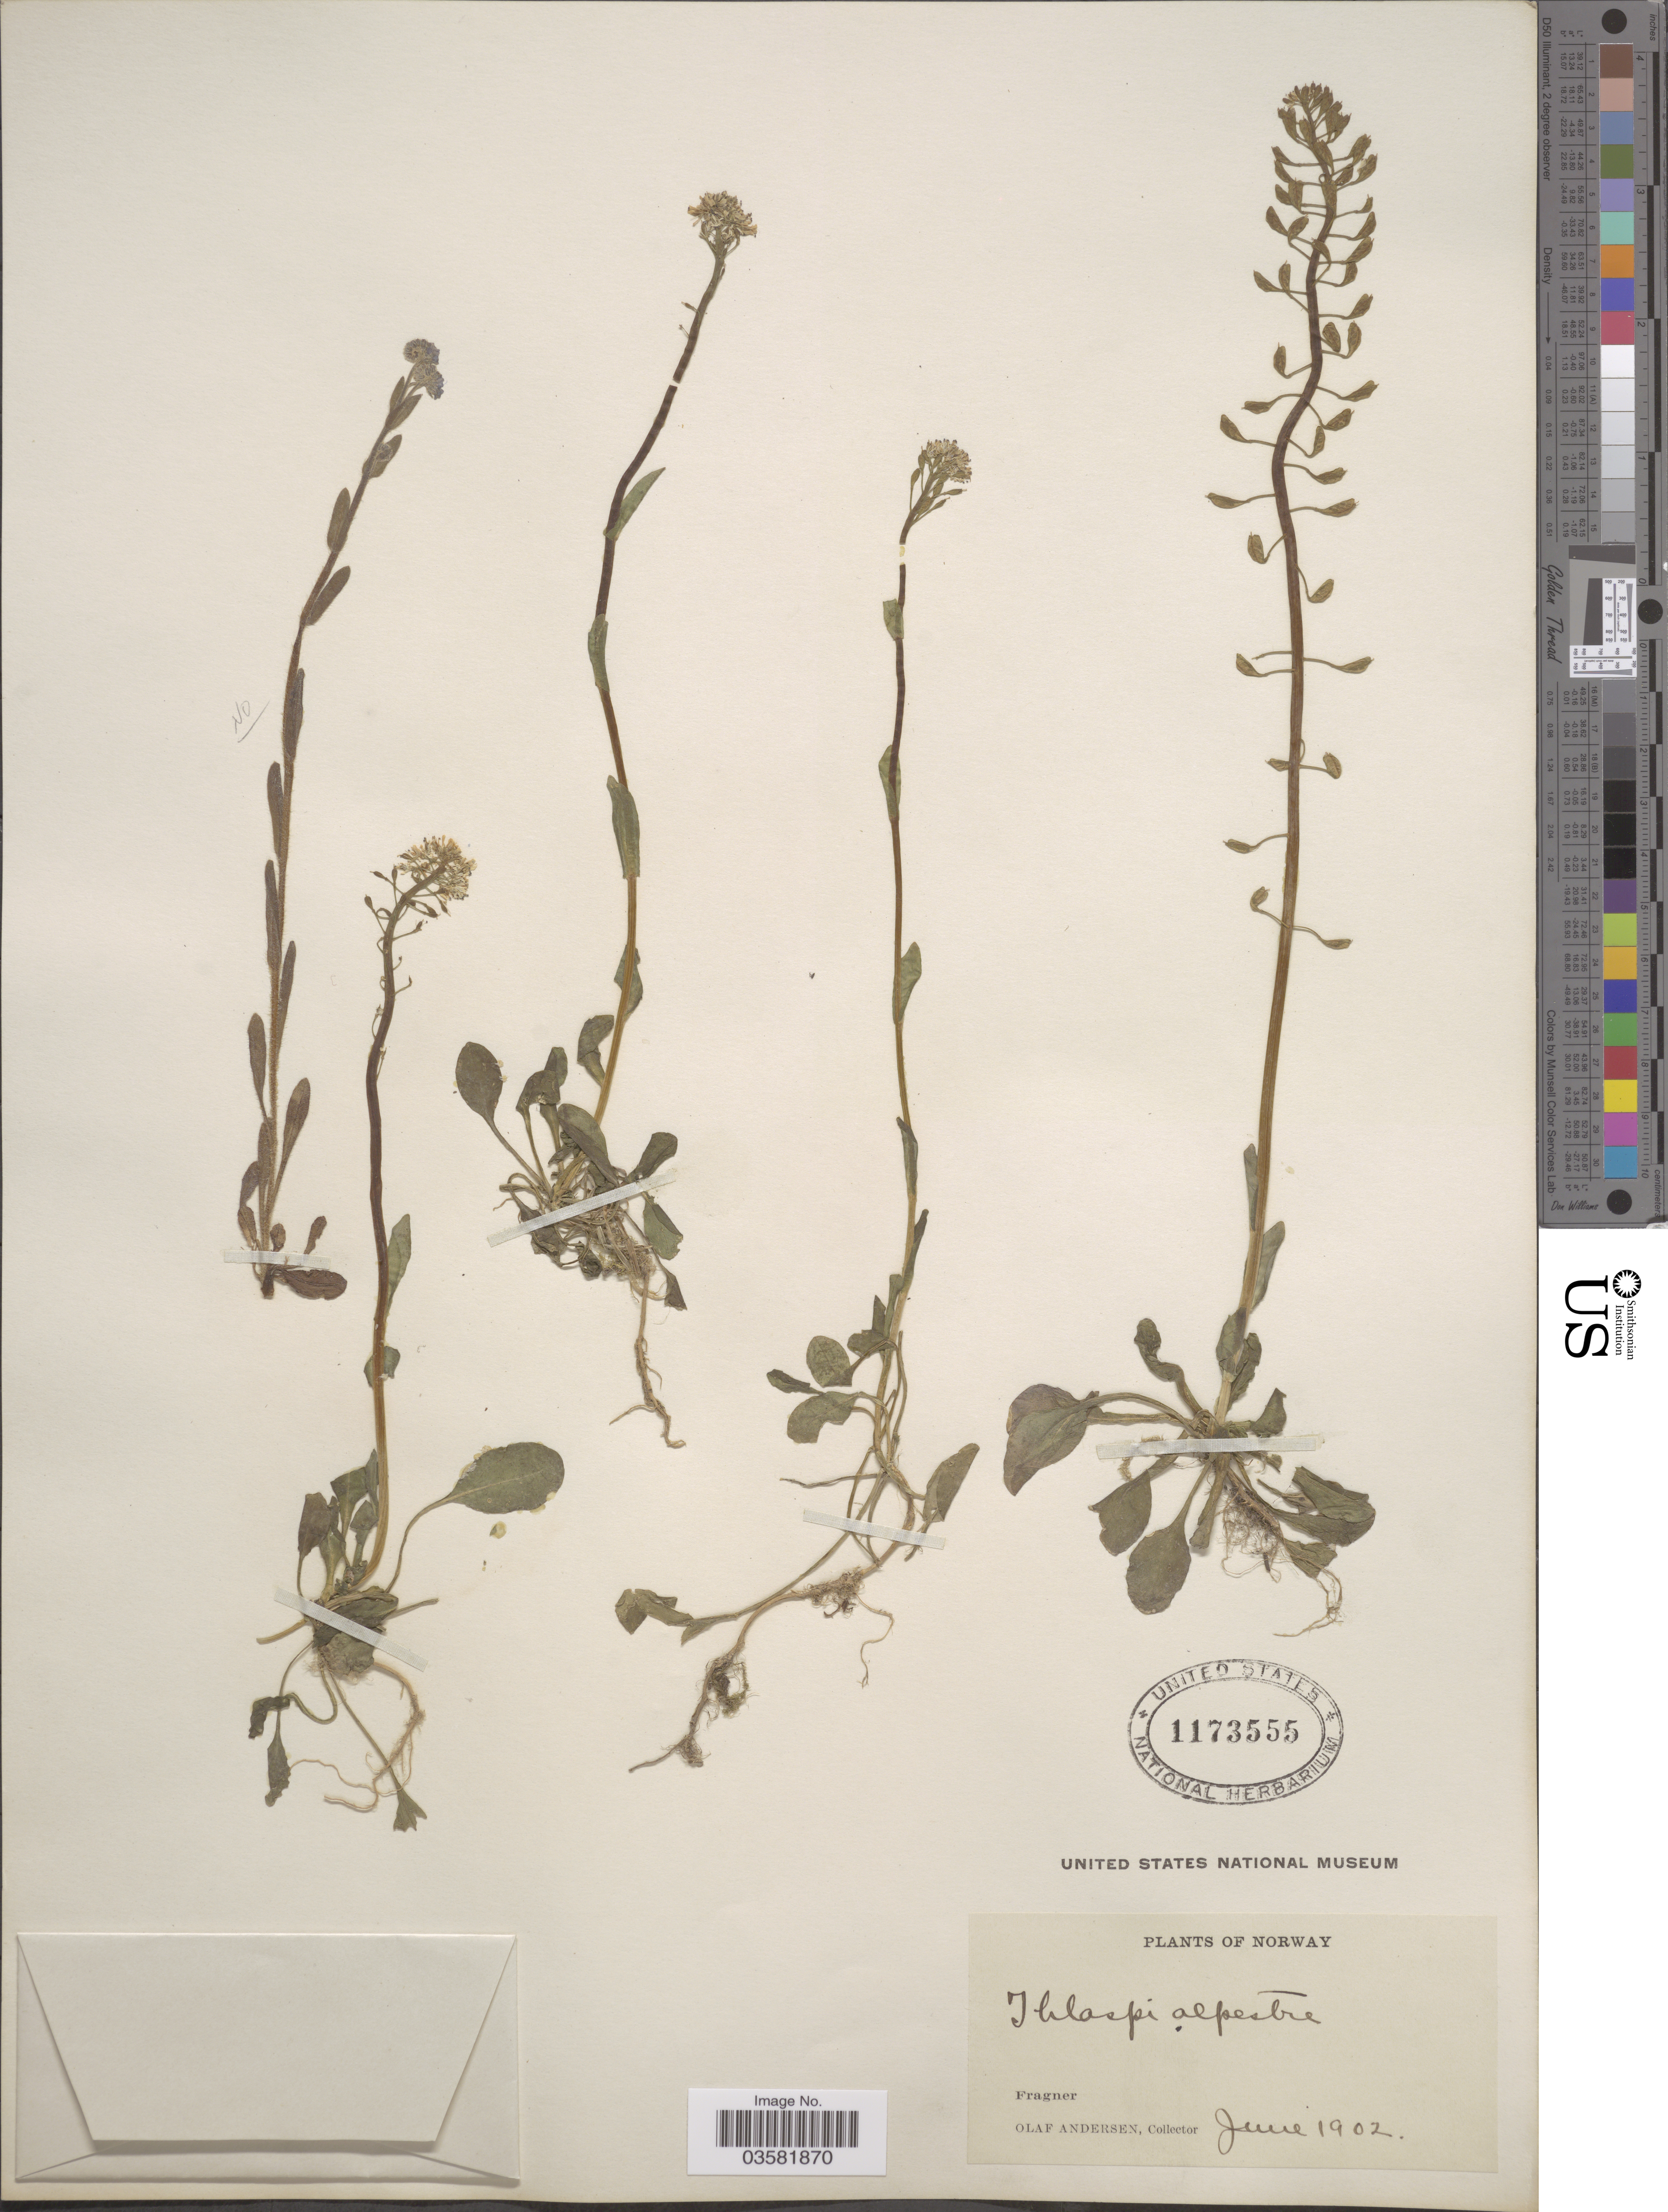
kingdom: Plantae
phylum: Tracheophyta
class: Magnoliopsida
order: Brassicales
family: Brassicaceae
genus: Thlaspi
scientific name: Thlaspi alpestre L. nom. illeg.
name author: L.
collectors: O. Andersen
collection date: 1902-06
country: Norway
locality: Fragner.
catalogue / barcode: US 1173555